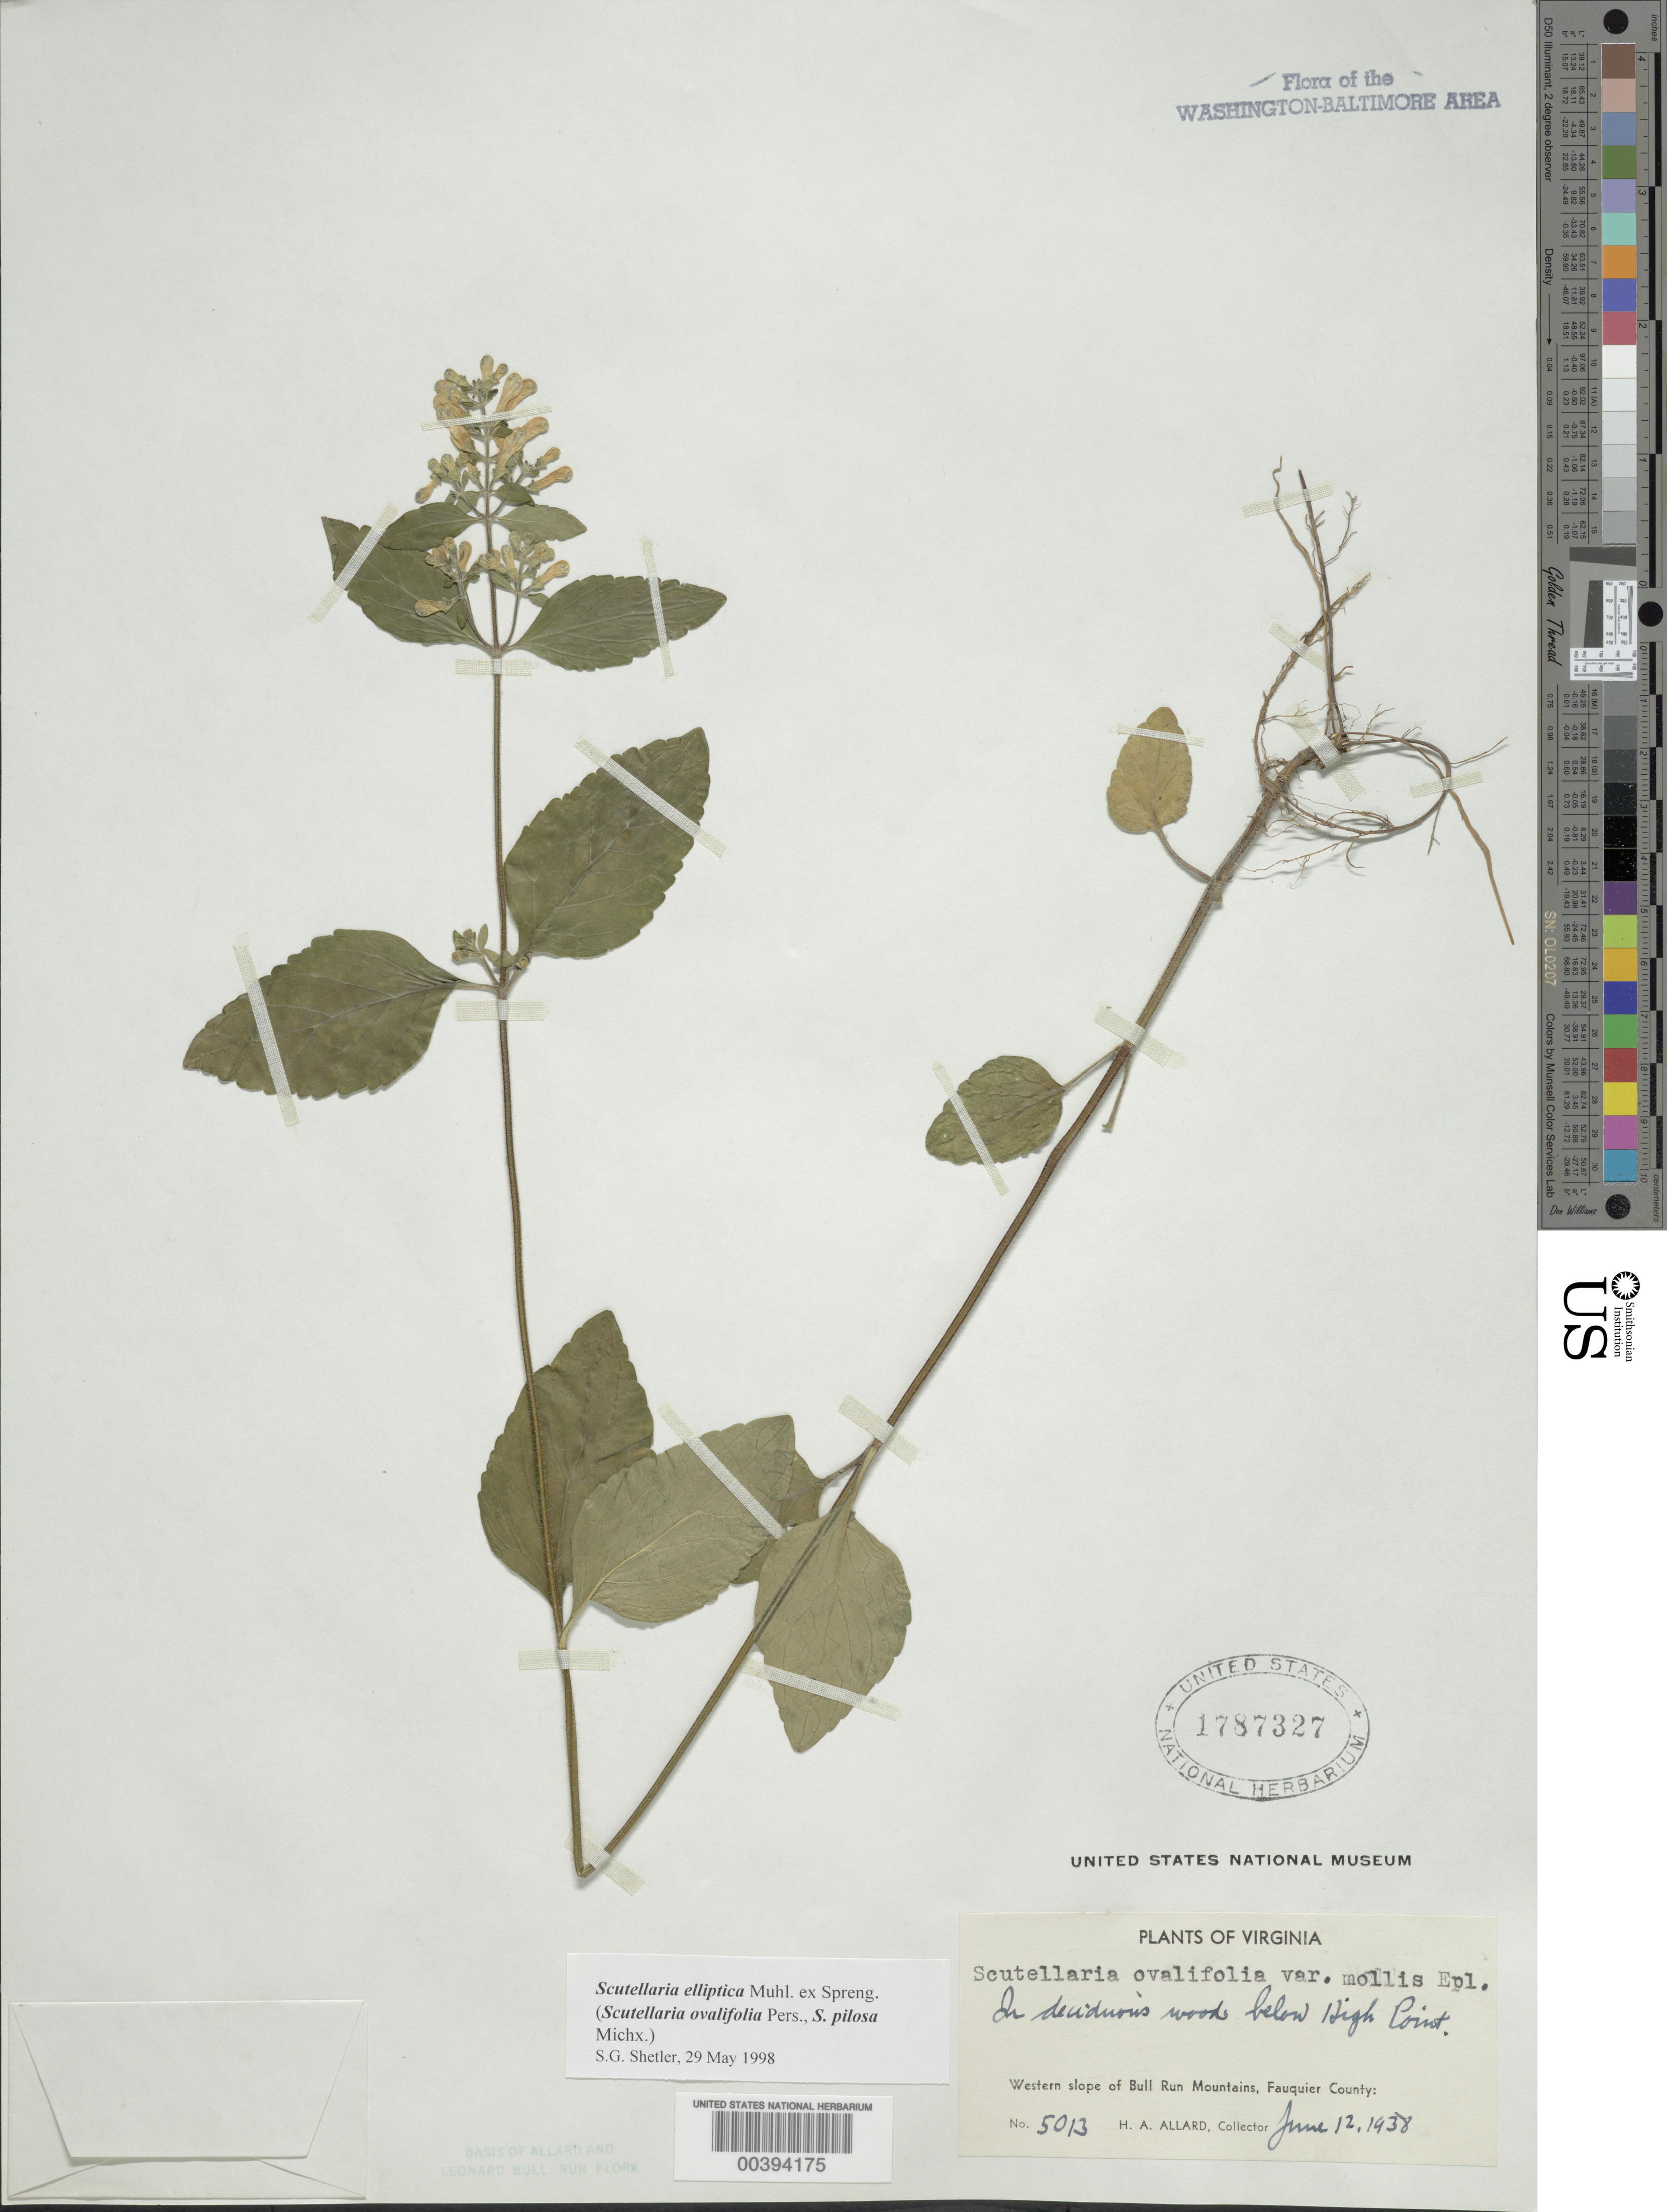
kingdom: Plantae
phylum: Tracheophyta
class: Magnoliopsida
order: Lamiales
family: Lamiaceae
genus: Scutellaria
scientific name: Scutellaria elliptica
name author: Muhl.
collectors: H. A. Allard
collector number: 5013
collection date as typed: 12 Jun 1938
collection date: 1938-06-12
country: United States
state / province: Virginia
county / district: Fauquier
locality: Below High Point, western slope of Bull Run Mts.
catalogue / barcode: US 1787327